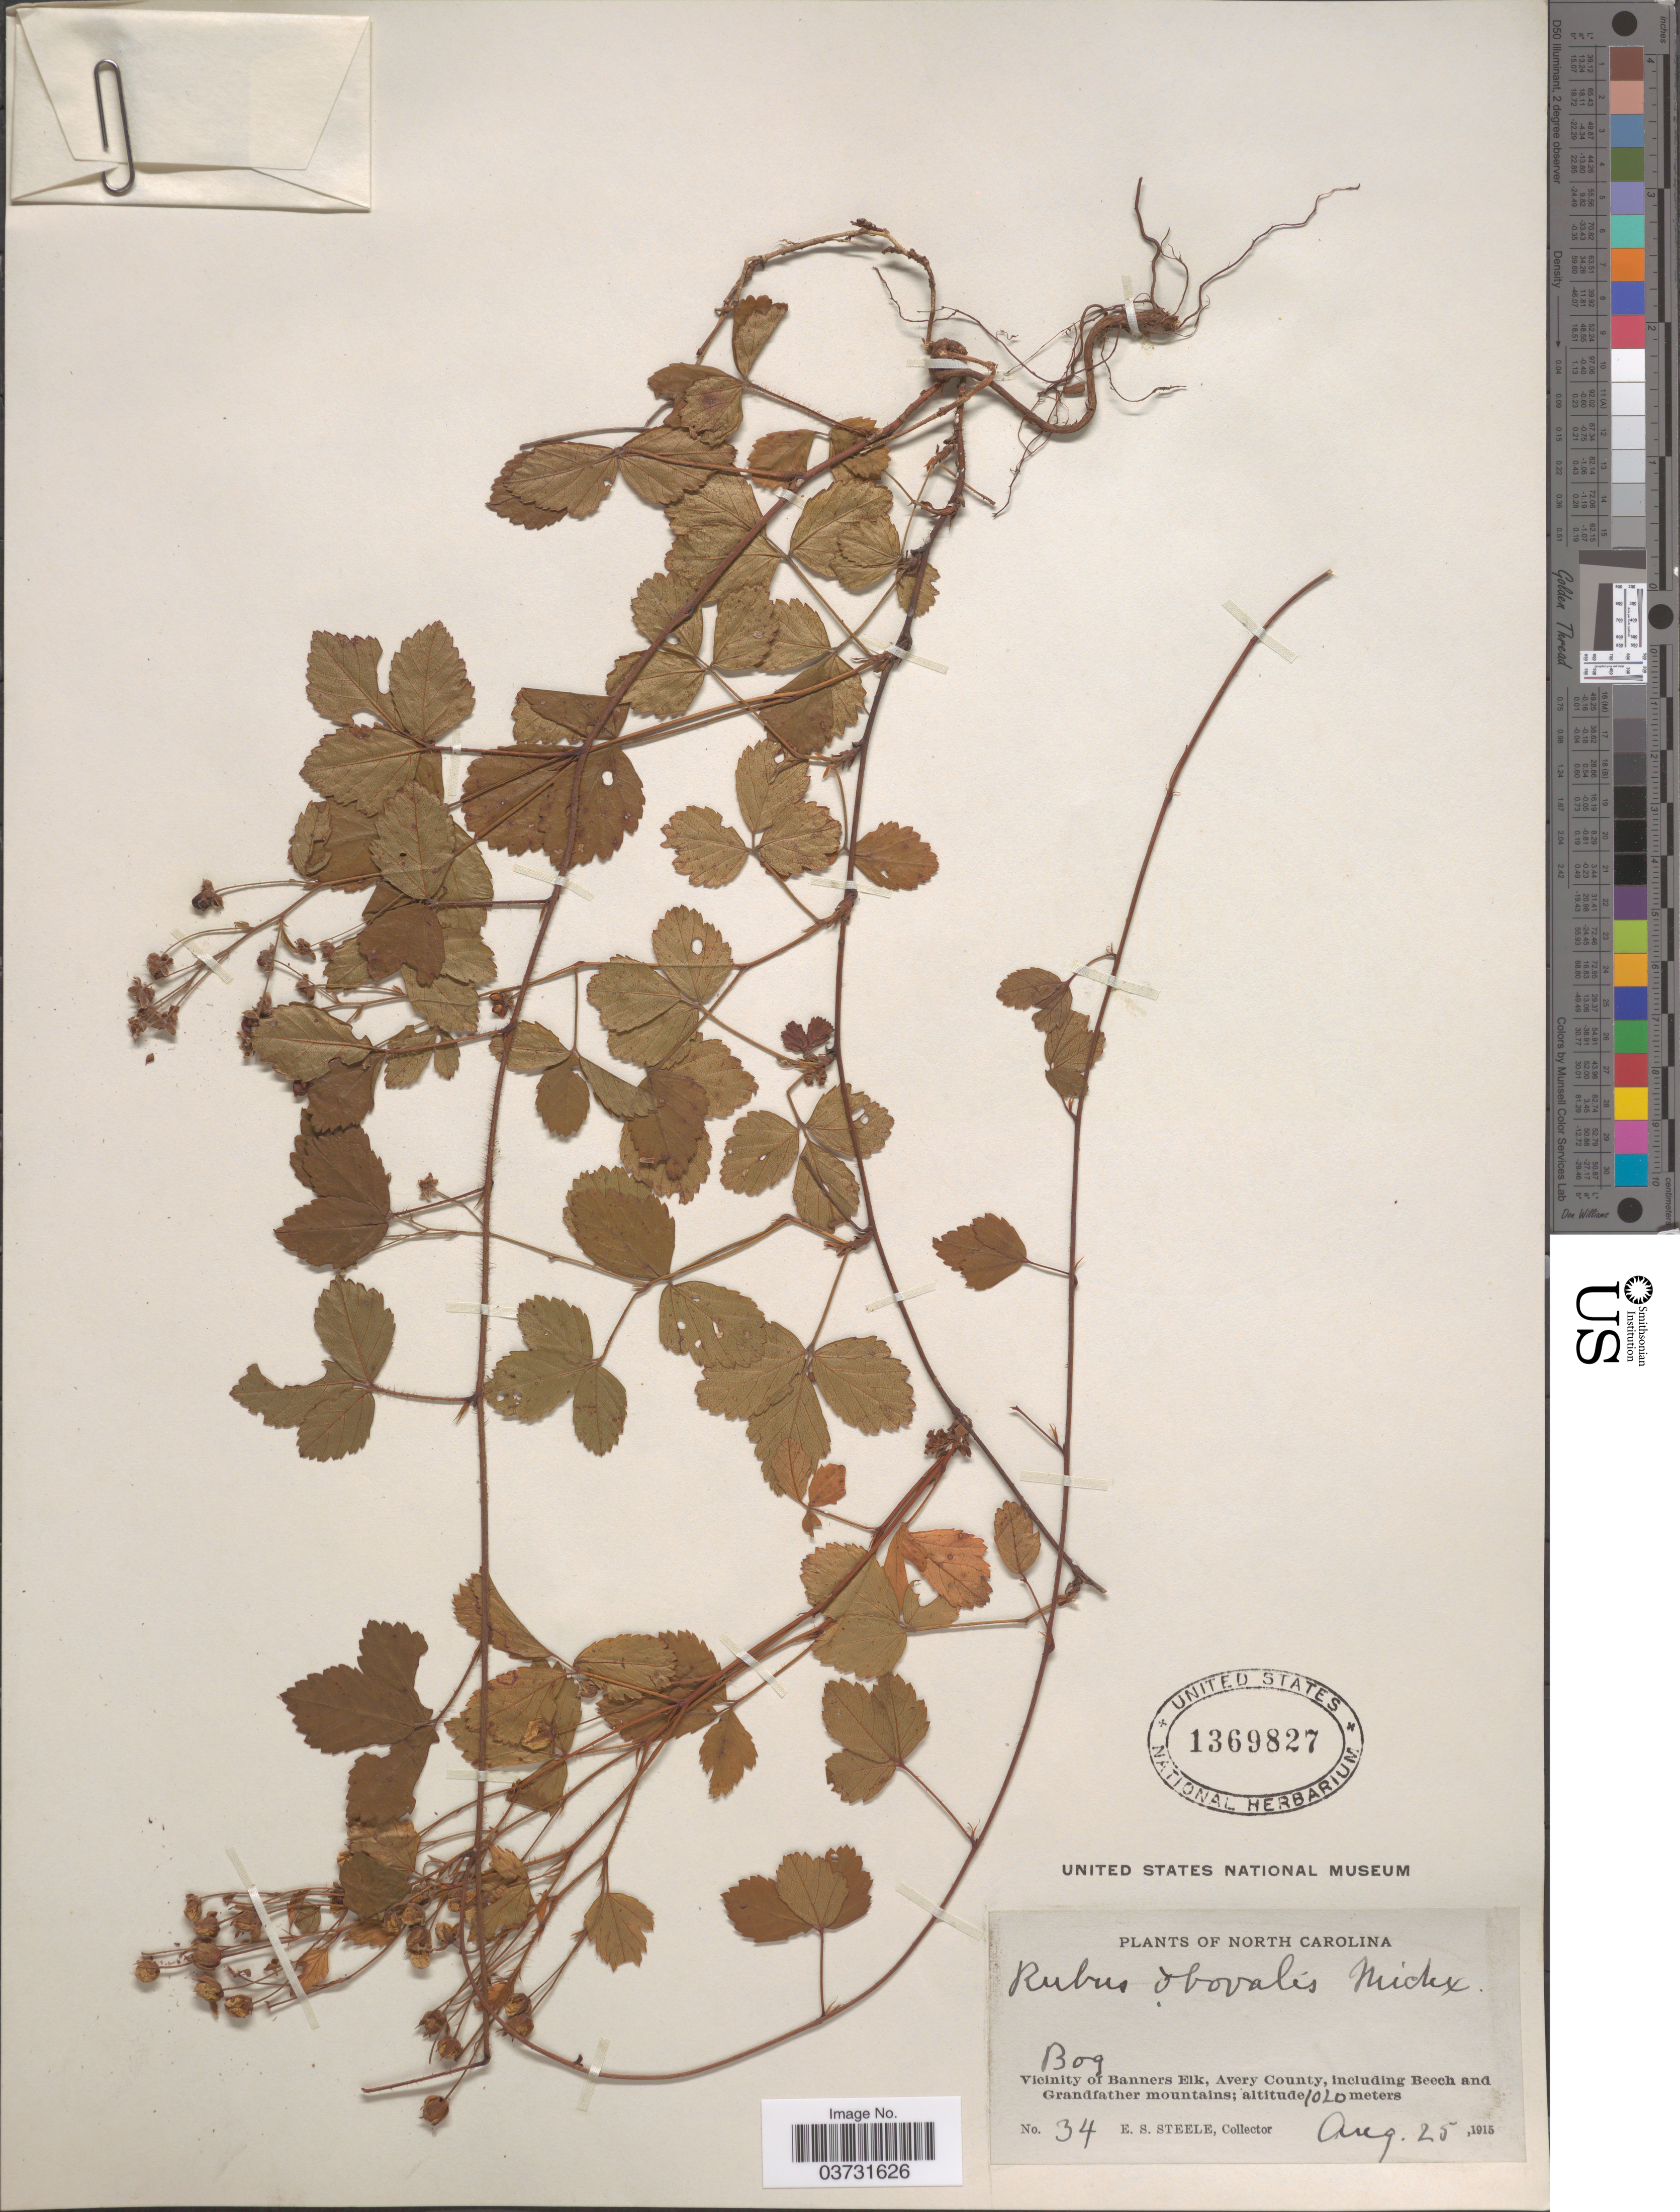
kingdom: Plantae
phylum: Tracheophyta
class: Magnoliopsida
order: Rosales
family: Rosaceae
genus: Rubus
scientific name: Rubus obovalis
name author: Michx.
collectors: E. Steele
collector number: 34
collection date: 1915-08-25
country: United States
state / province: North Carolina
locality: Bog. Vicinity of Banners Elk, Avery County, including Beech and Grandfather mountains.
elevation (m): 1020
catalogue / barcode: US 1369827